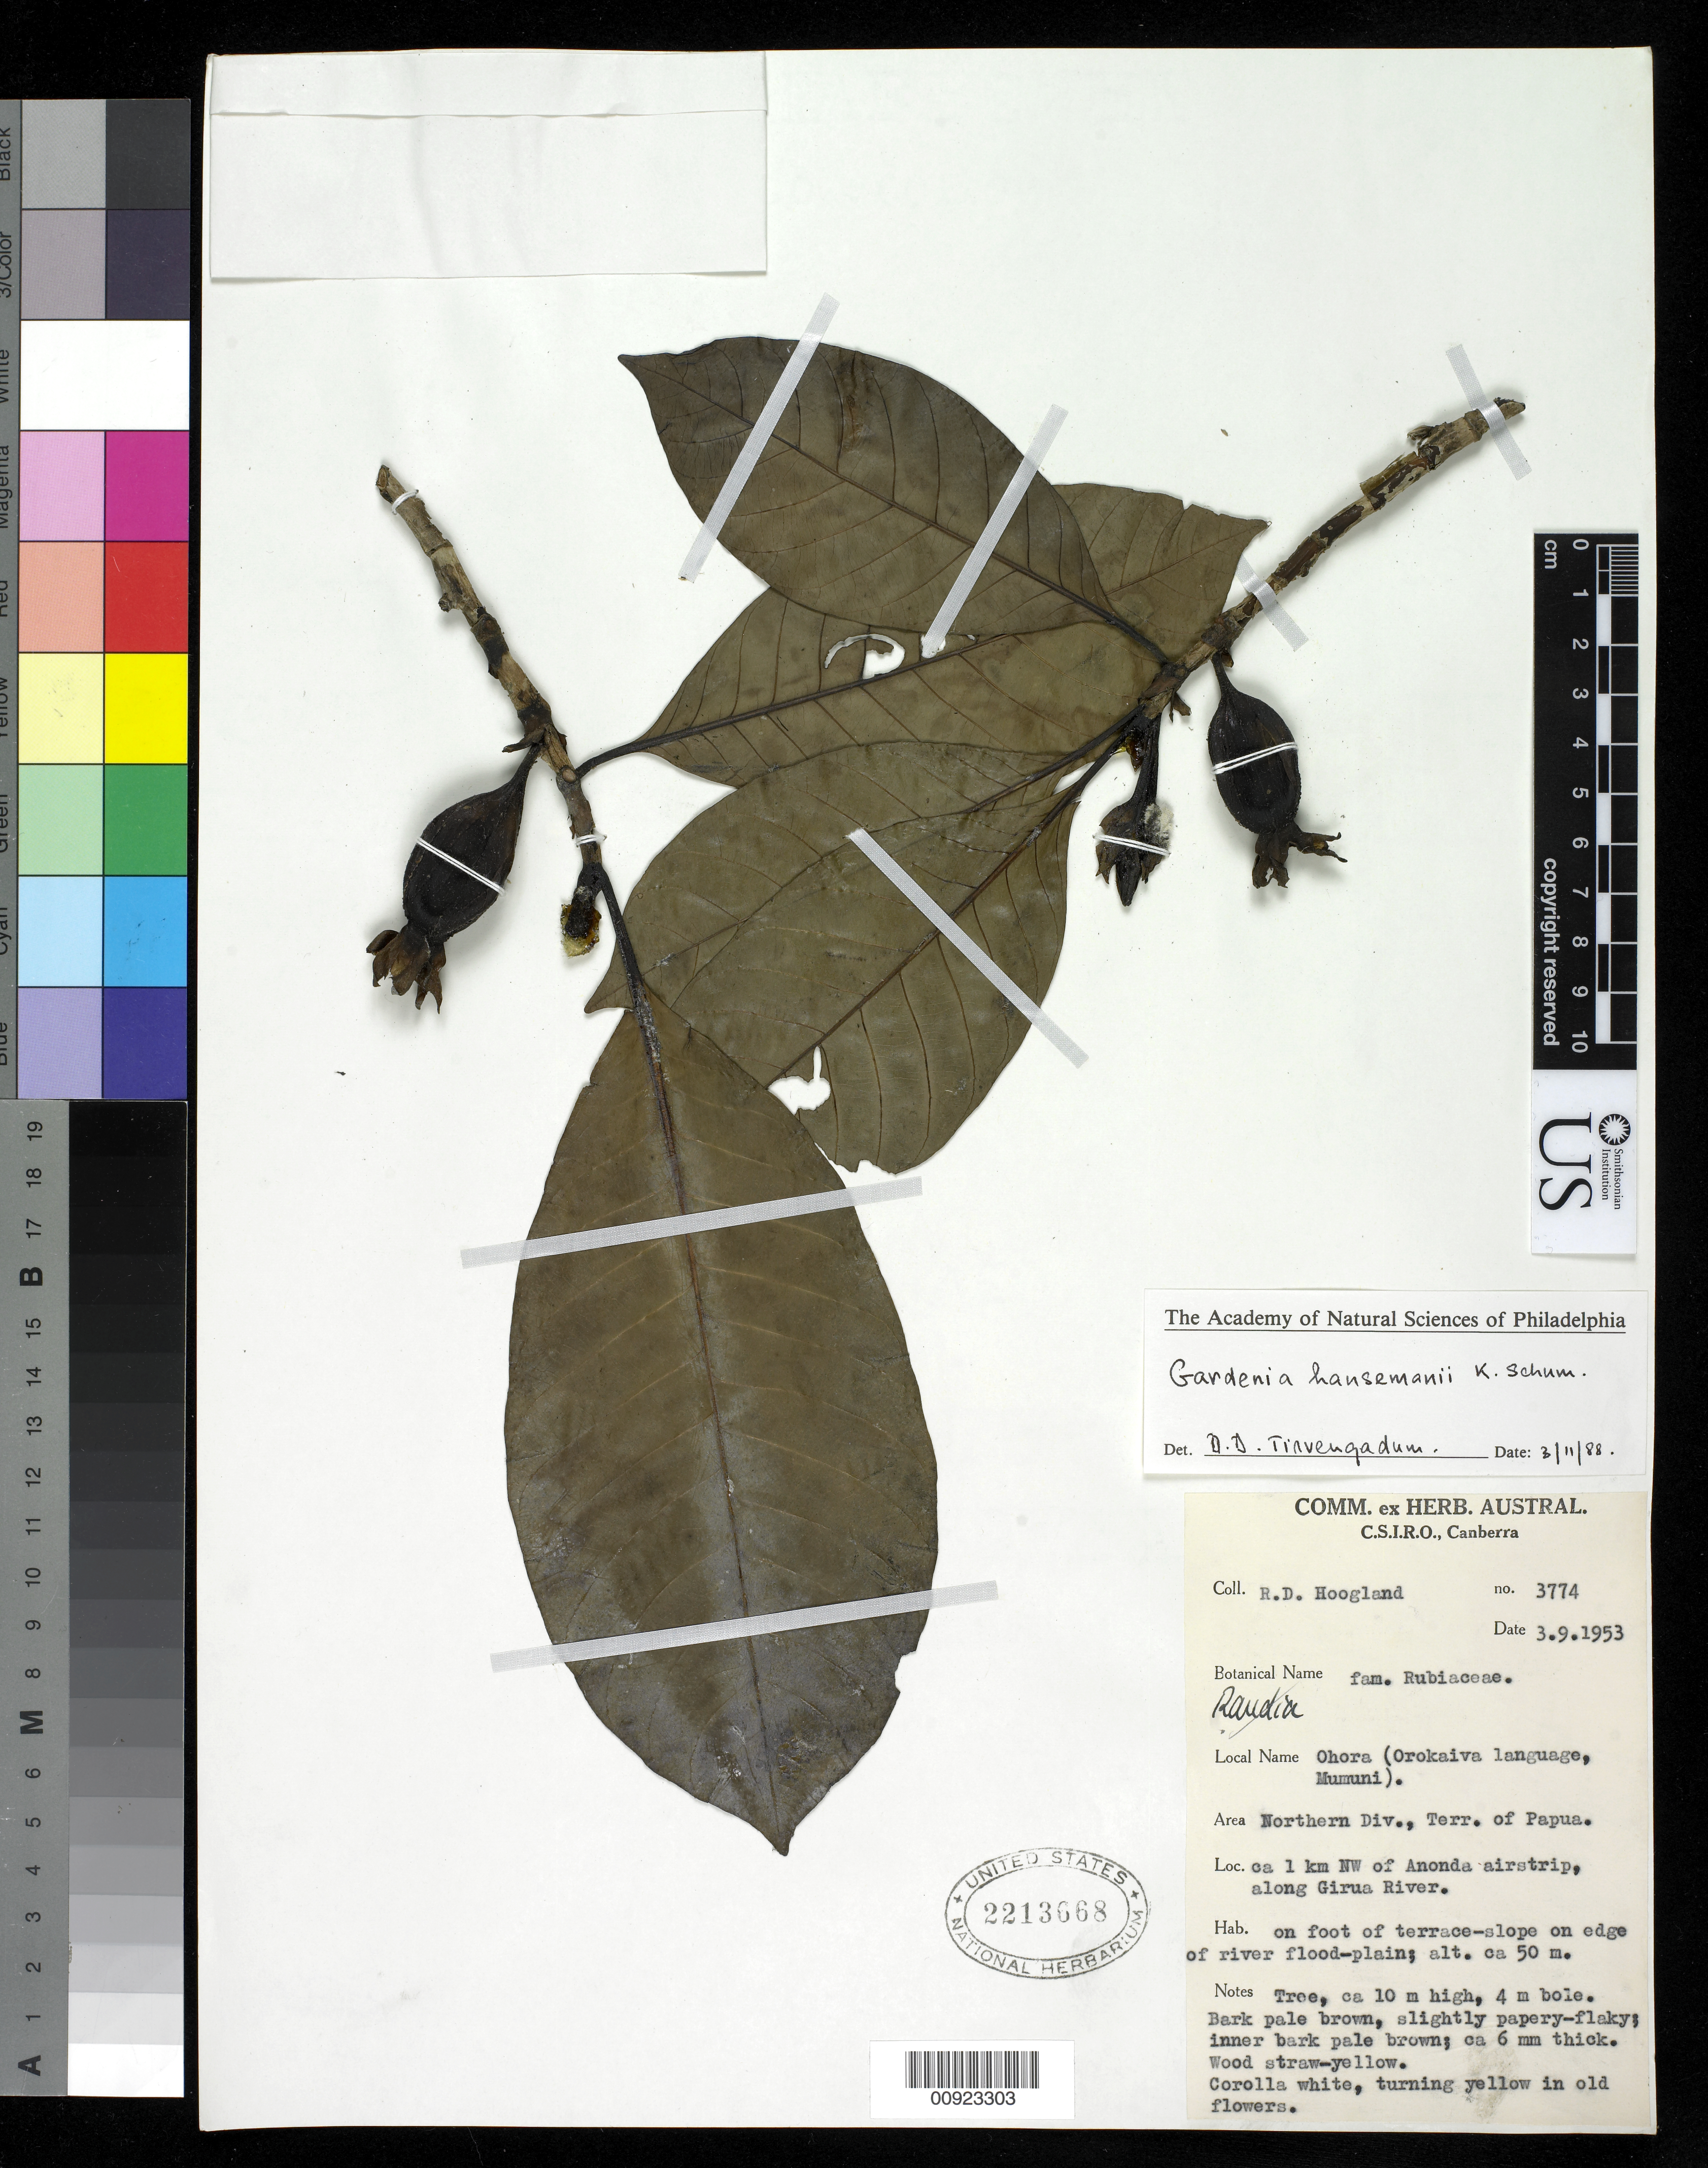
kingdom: Plantae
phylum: Tracheophyta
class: Magnoliopsida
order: Gentianales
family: Rubiaceae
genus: Gardenia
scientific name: Gardenia hauseman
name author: K. Schum.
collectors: R. D. Hoogland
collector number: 3774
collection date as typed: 09 Mar 1953 or 03 Sep 1953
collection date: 1953-03-09 or 1953-09-03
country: Papua New Guinea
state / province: Northern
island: New Guinea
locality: Northern Division, Territory of Papua. One km NW of Anonda airstrip, along Girua River.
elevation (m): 50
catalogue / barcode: US 2213668